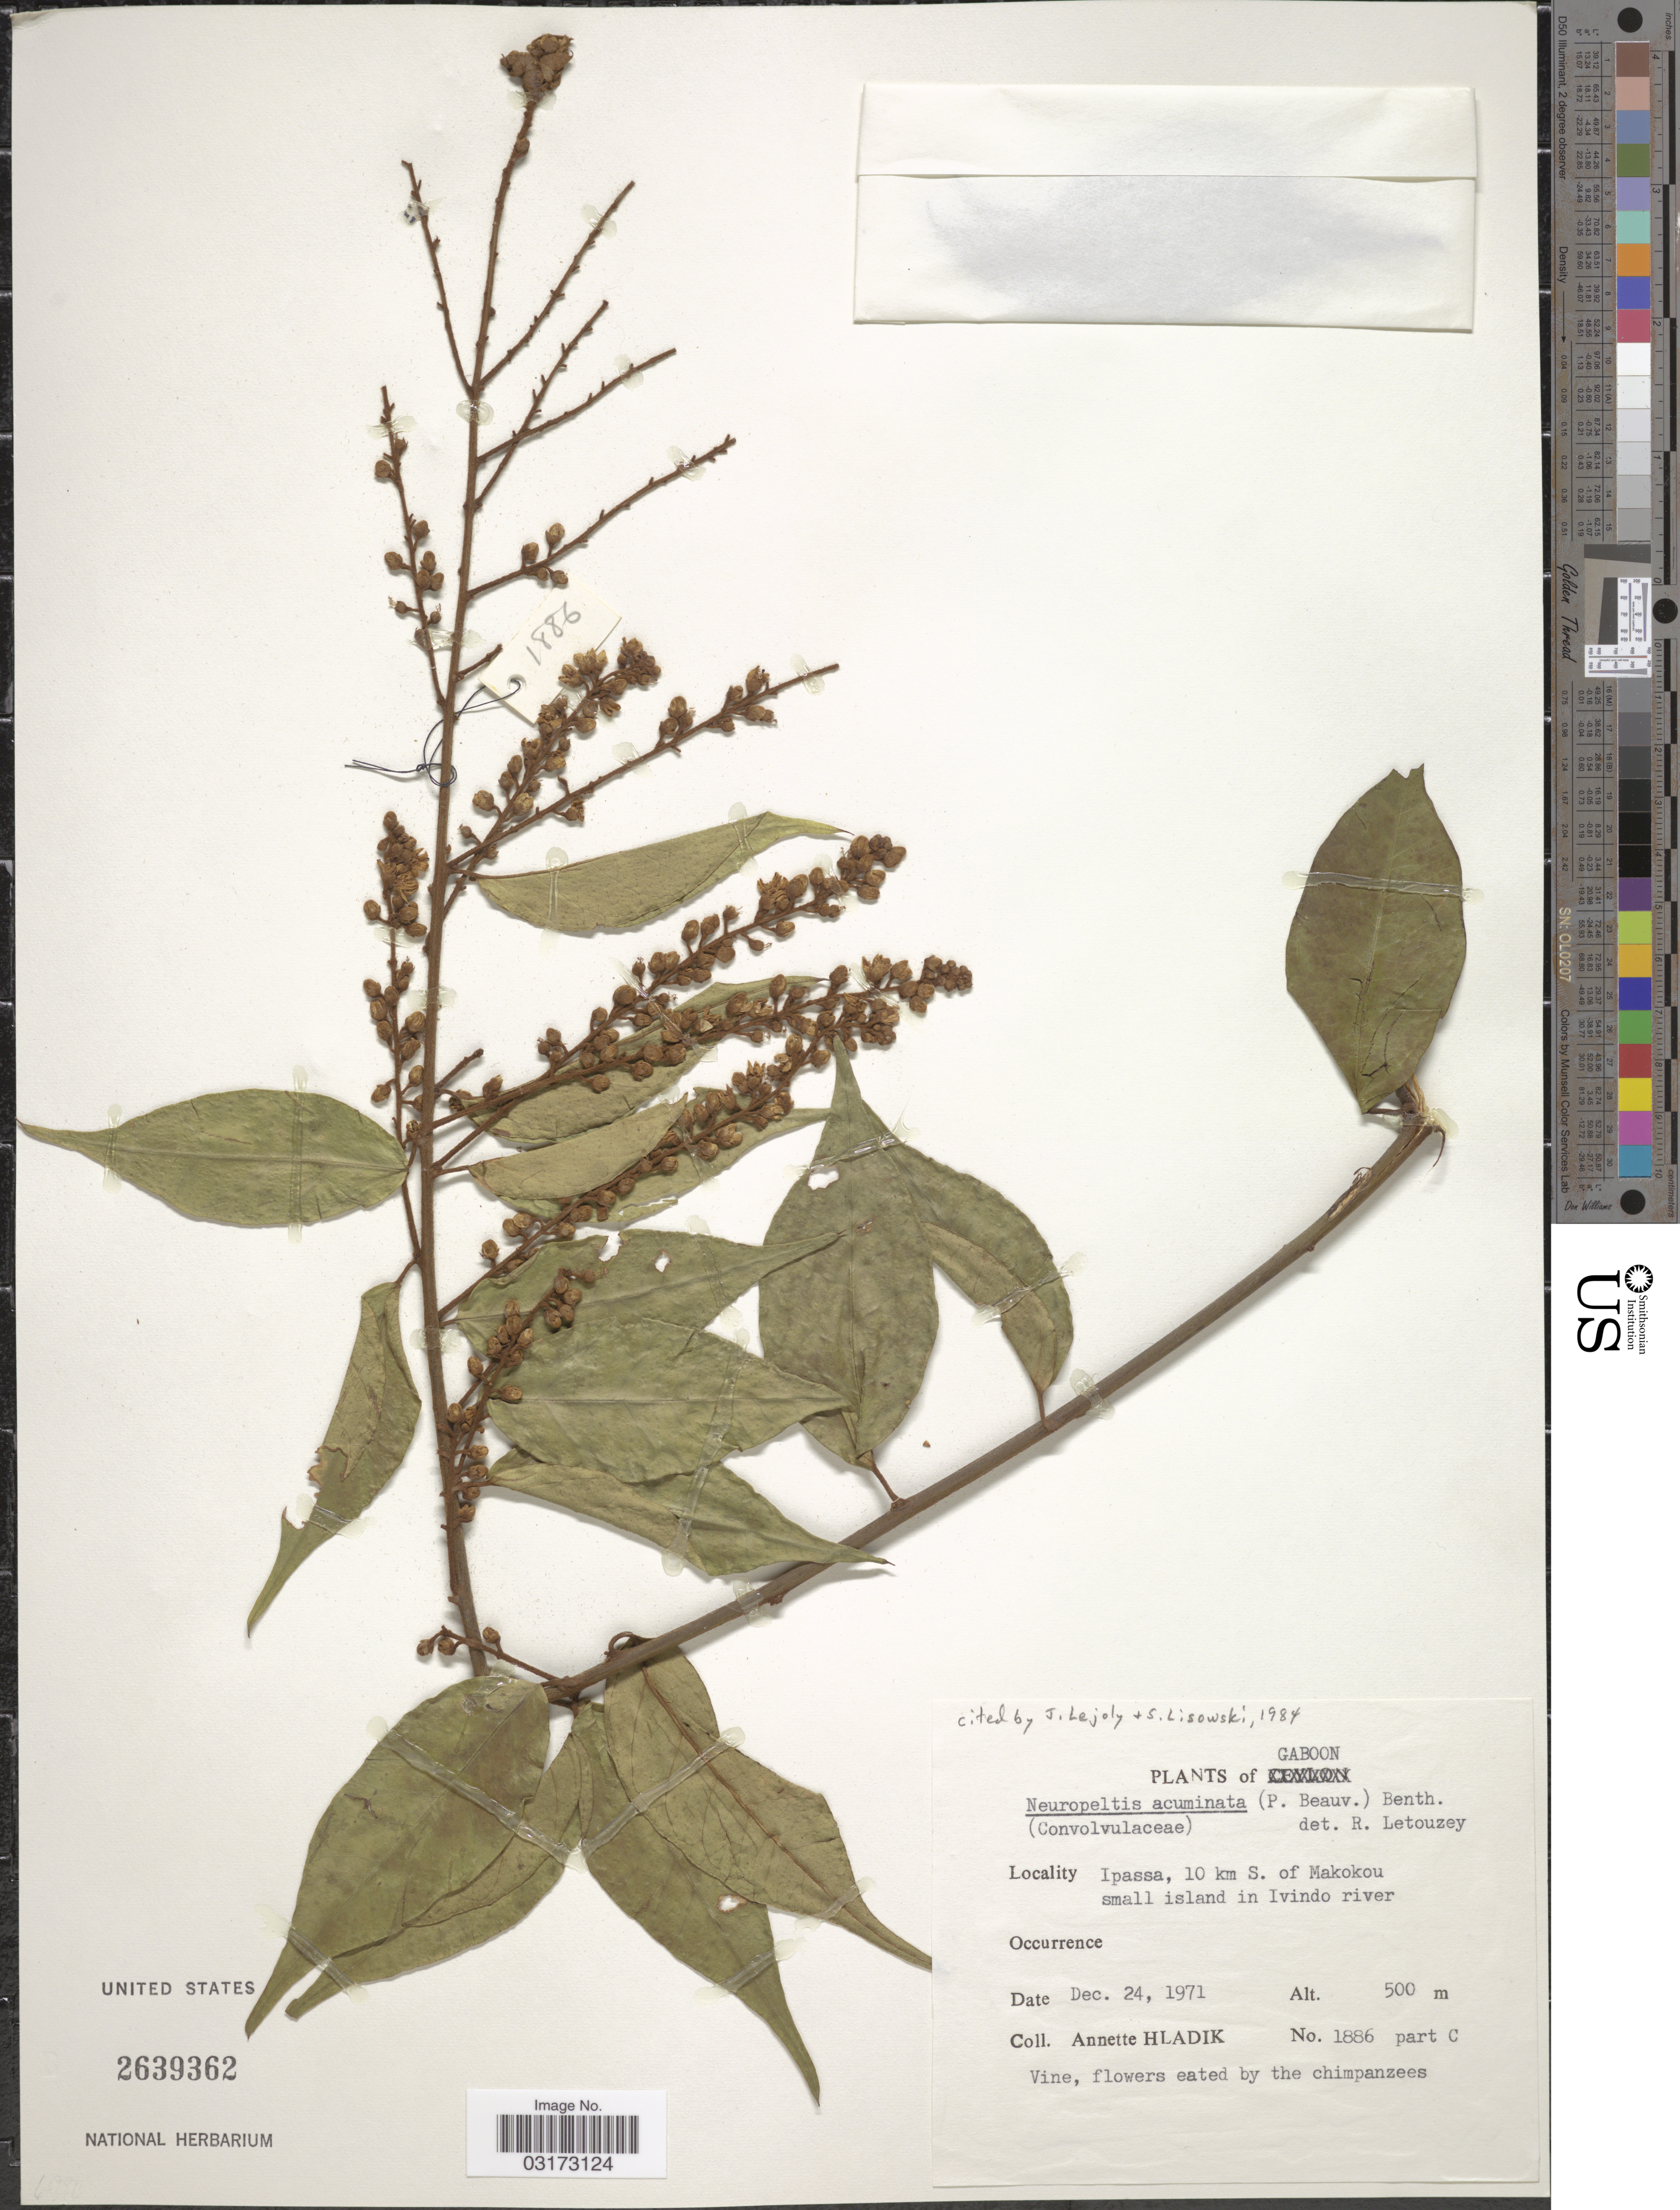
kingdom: Plantae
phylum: Tracheophyta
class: Magnoliopsida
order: Solanales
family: Convolvulaceae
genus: Neuropeltis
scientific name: Neuropeltis acuminata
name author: (P. Beauv.) Benth.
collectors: A. Hladik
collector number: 1886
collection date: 1971-12-24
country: Gabon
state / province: Ogooue-Ivindo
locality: Gaboon. Ipassa, 10 km S. Makokou small island in Ivindo river.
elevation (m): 500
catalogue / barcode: US 2639362